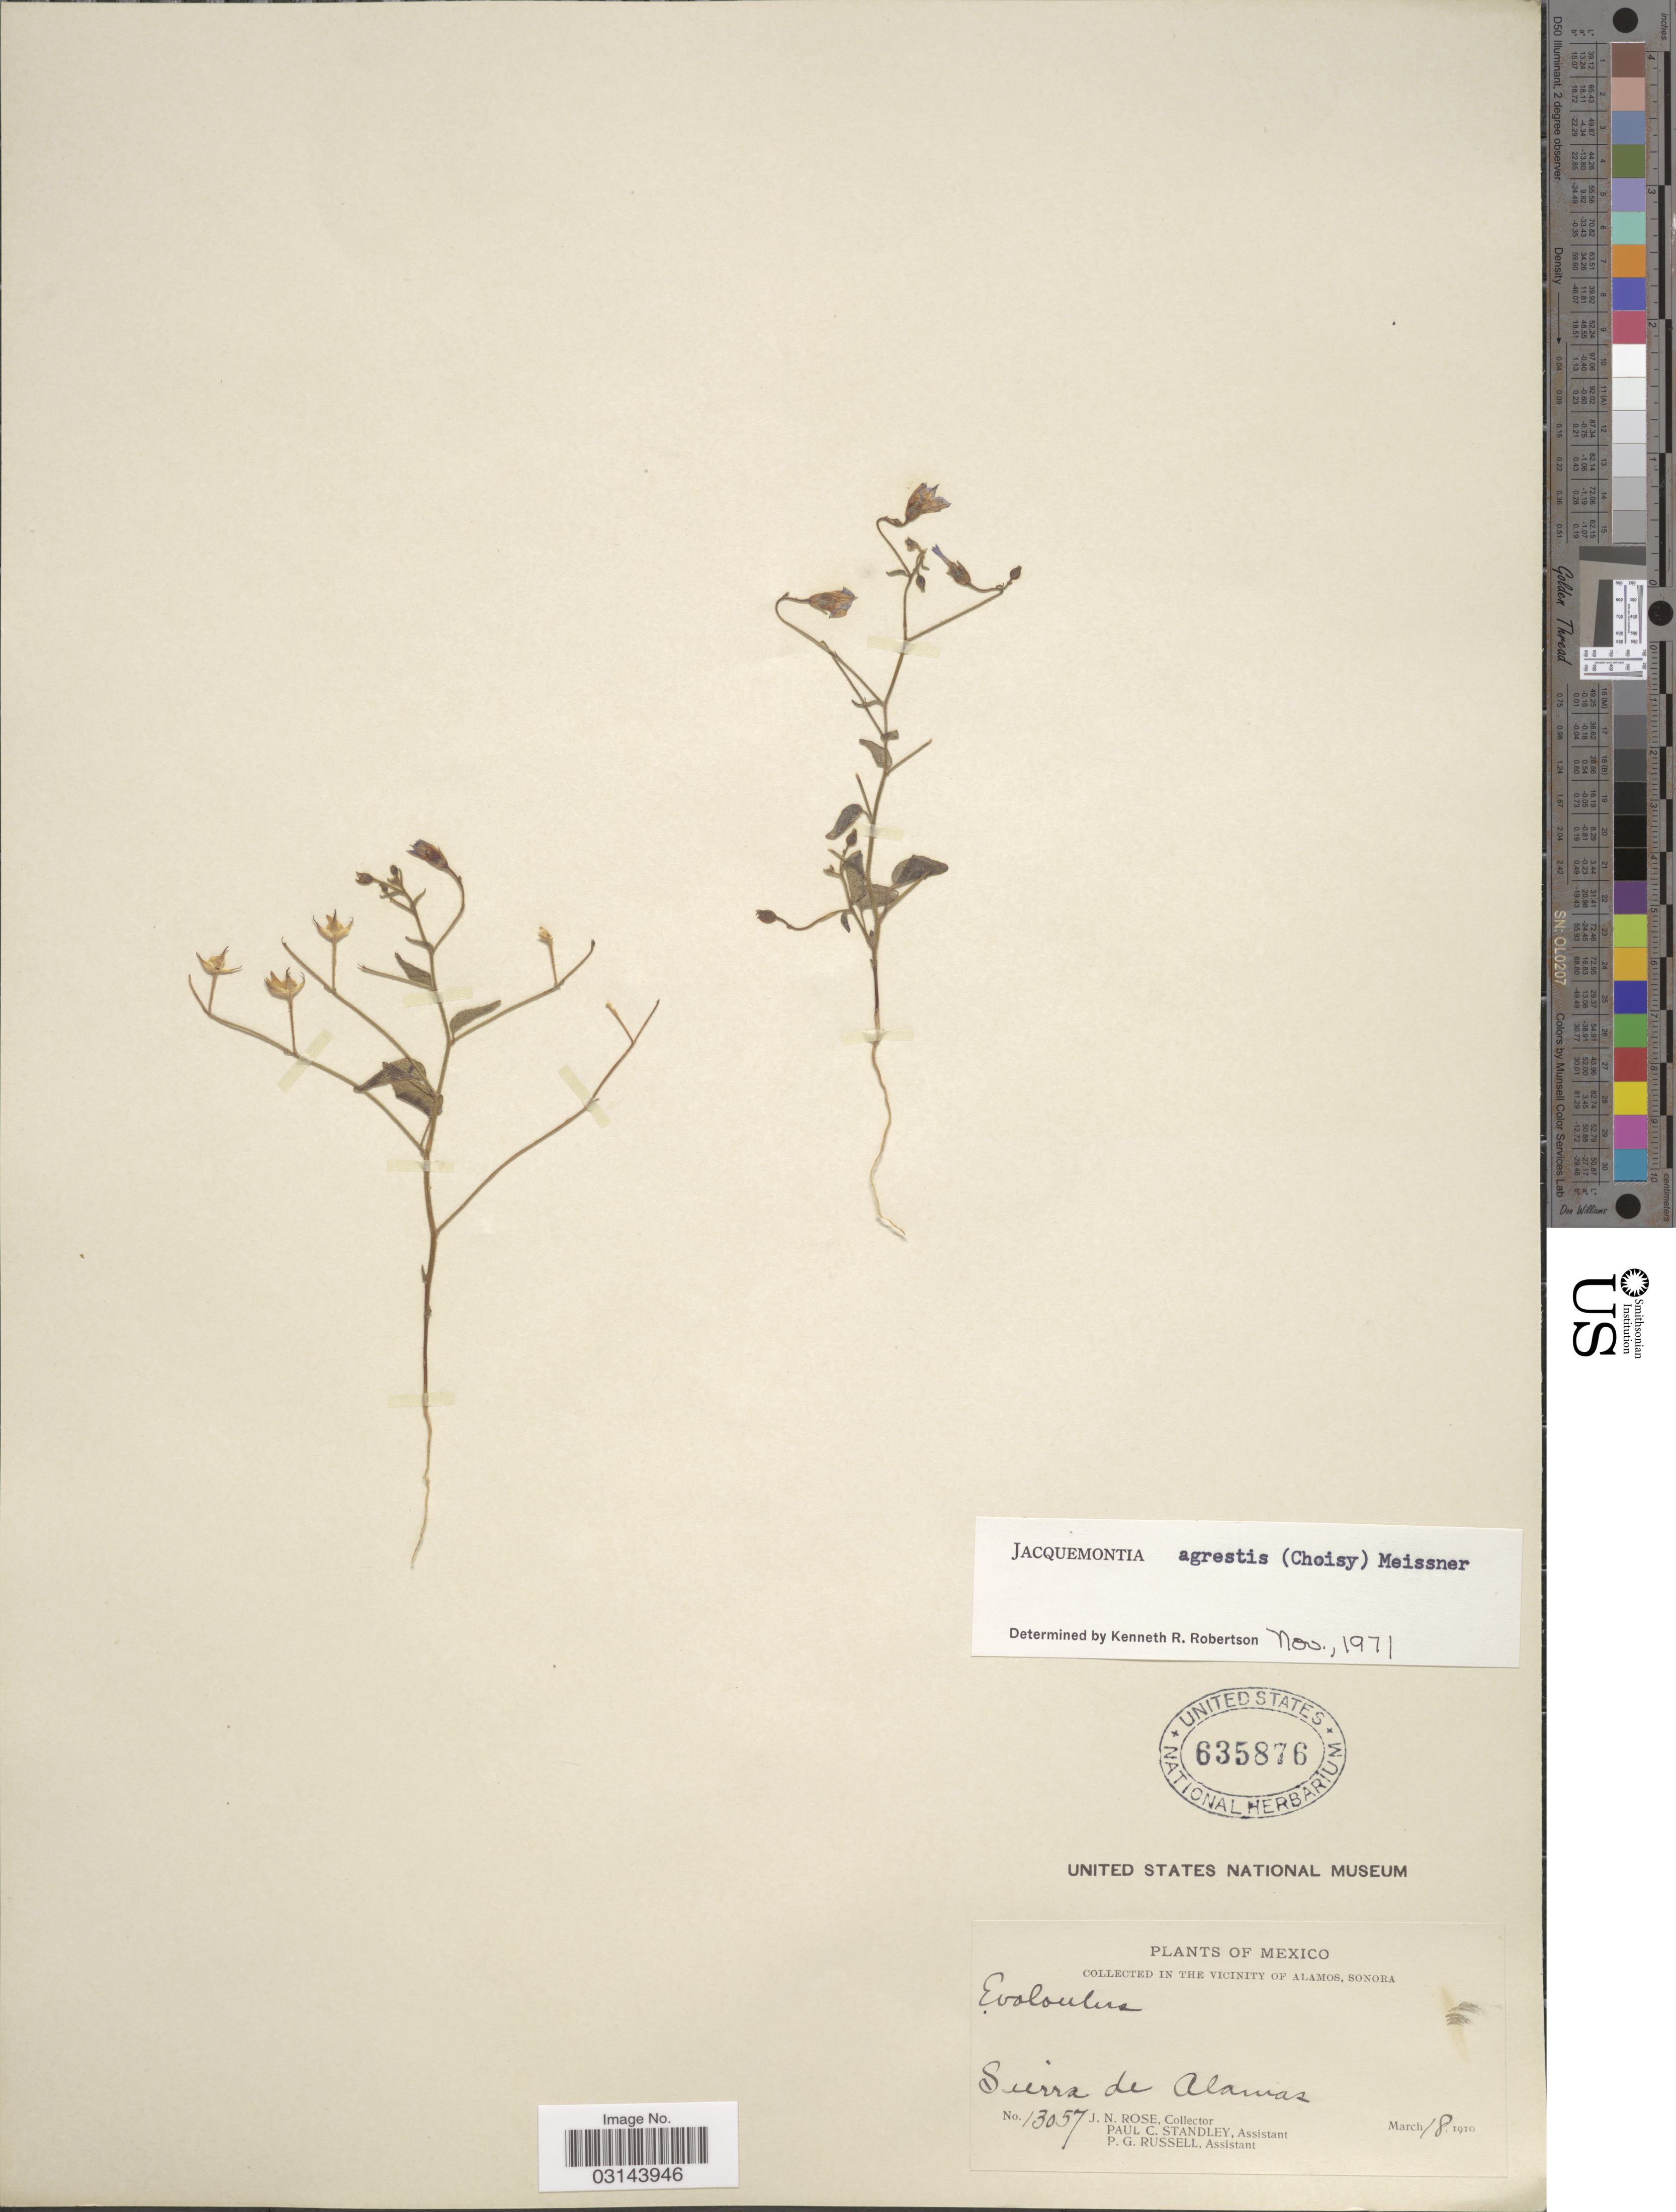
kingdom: Plantae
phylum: Tracheophyta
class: Magnoliopsida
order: Solanales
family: Convolvulaceae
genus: Jacquemontia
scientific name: Jacquemontia agrestis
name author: (Mart. ex Choisy) Meisn.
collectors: J. N. Rose, P. C. Standley & P. G. Russell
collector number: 13057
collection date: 1910-03-18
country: Mexico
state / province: Sonora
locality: In the Vicinity of Alamos. Sierra de Alamos.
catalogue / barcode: US 635876